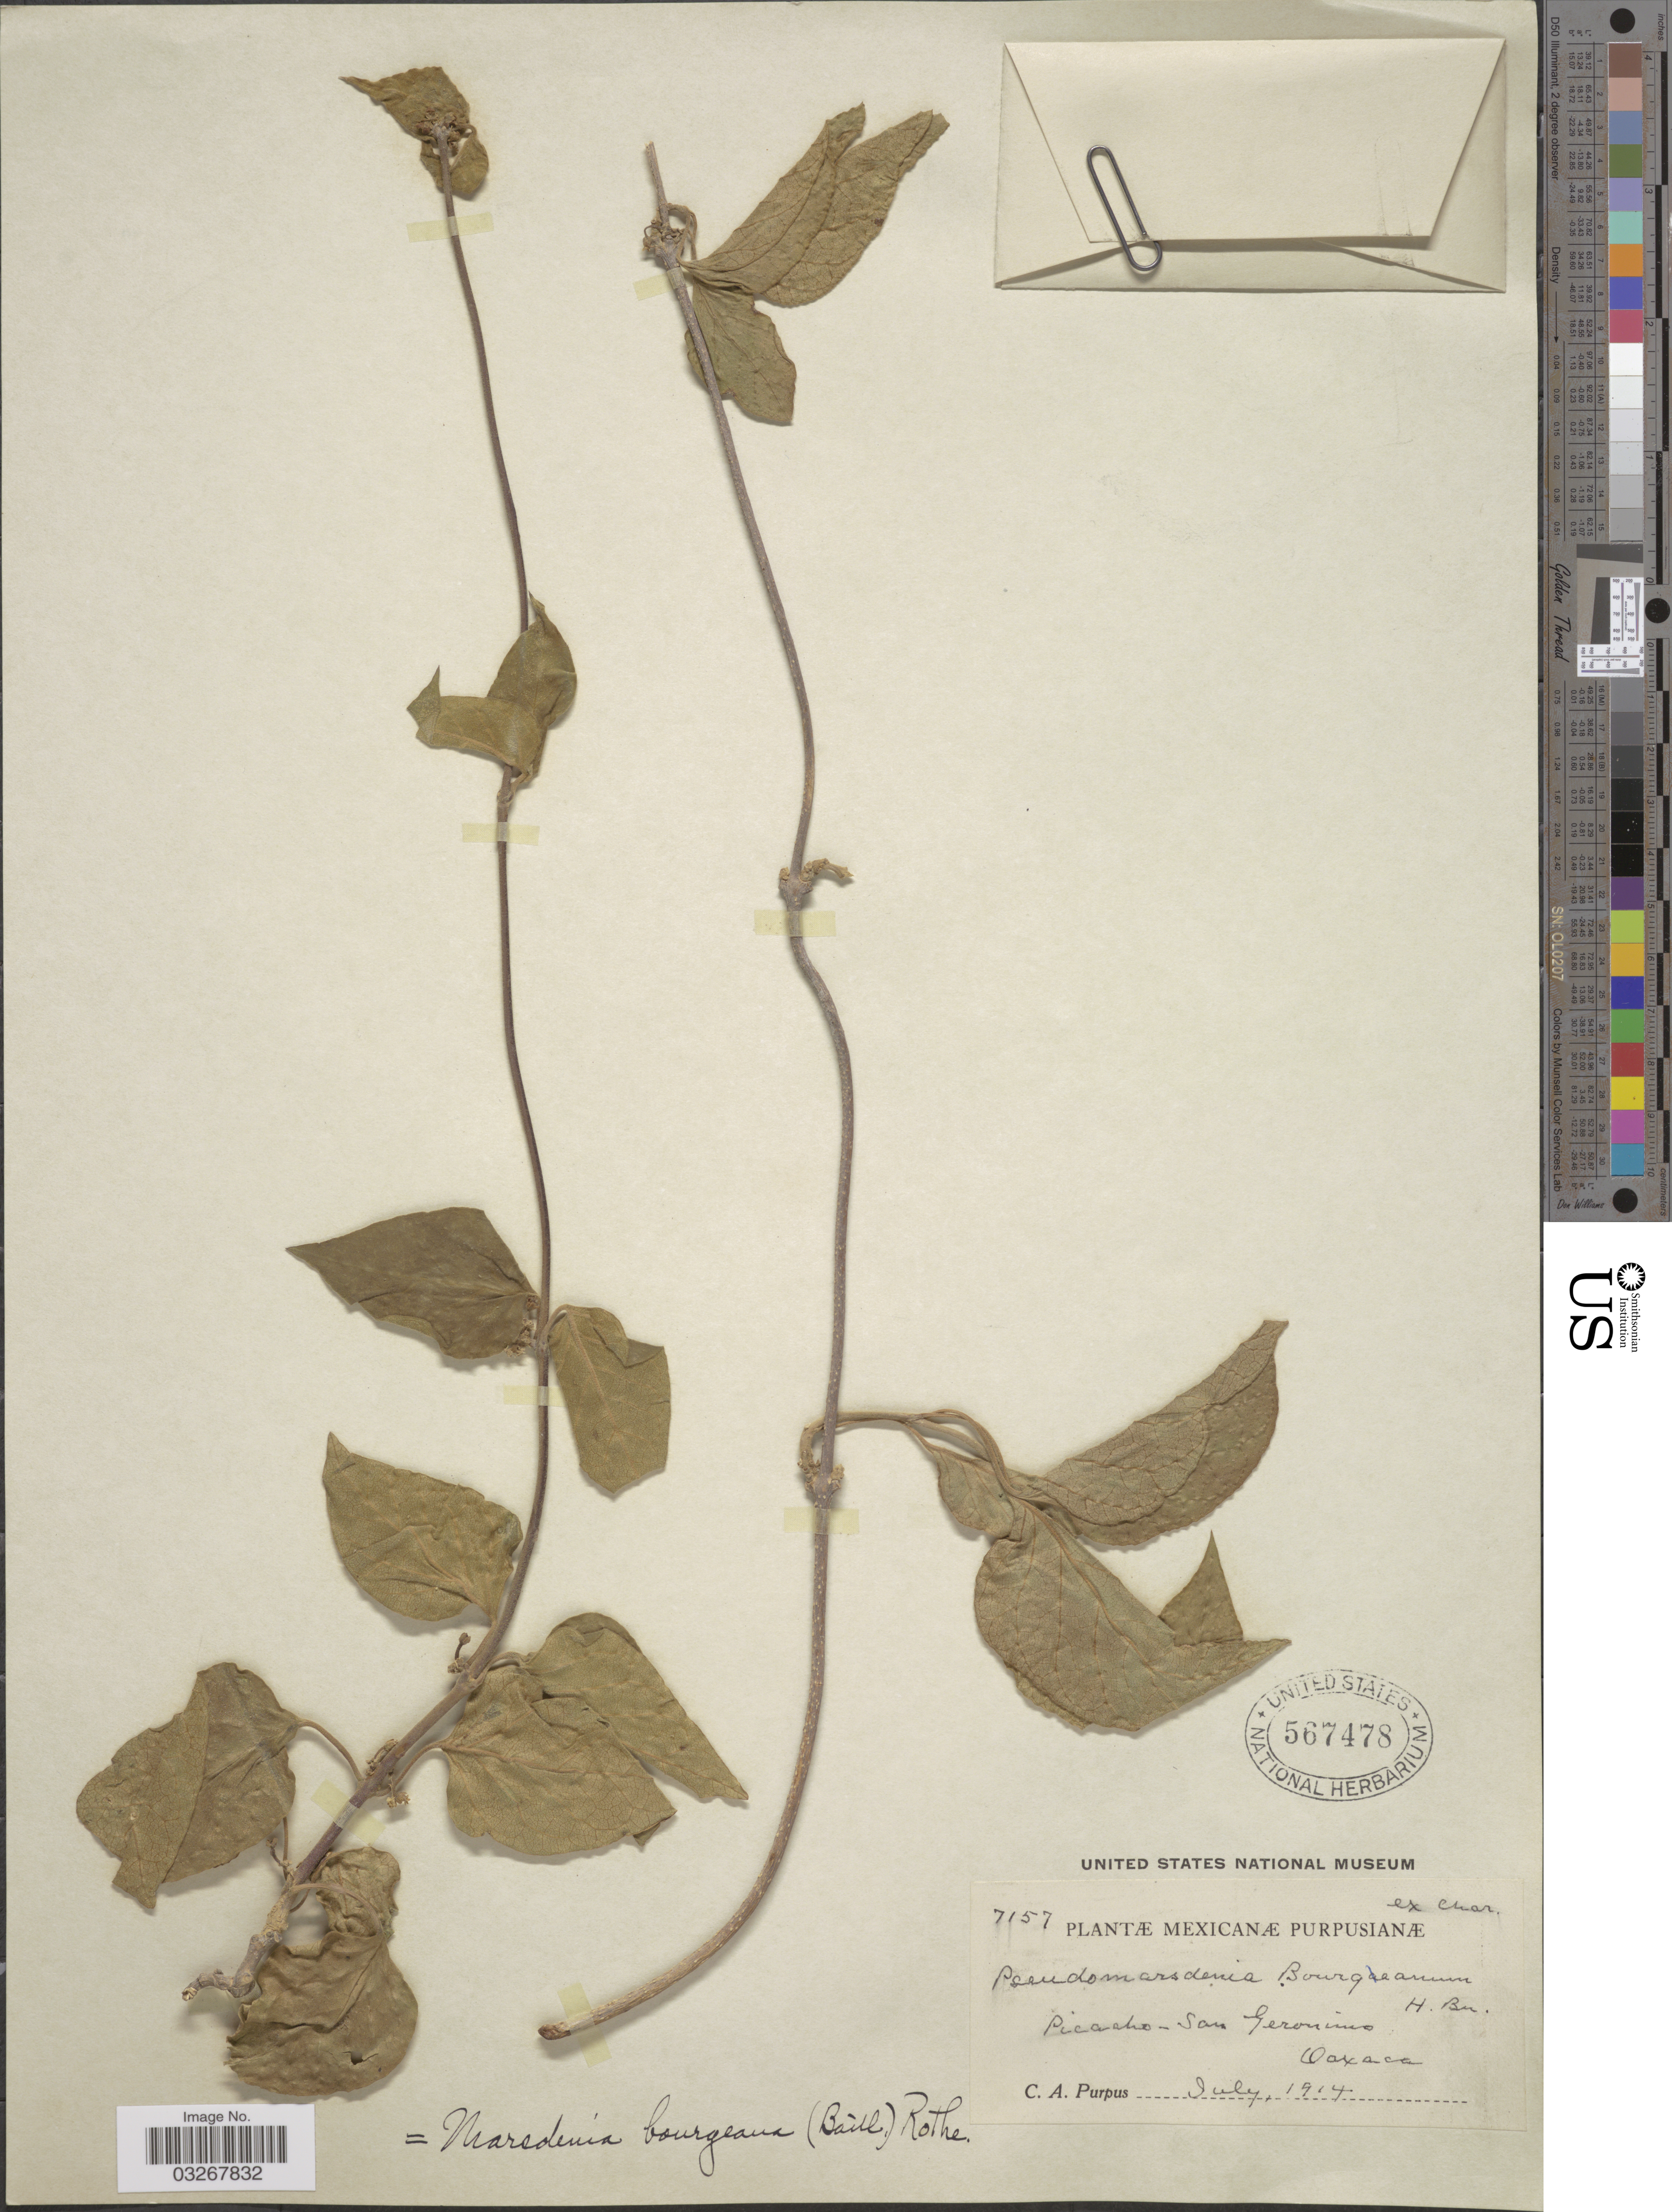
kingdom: Plantae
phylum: Tracheophyta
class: Magnoliopsida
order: Gentianales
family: Apocynaceae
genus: Marsdenia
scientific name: Marsdenia bourgaeana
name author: (Baill.) W. Rothe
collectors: C. A. Purpus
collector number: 7157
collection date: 1914-07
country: Mexico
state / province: Oaxaca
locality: Picacho-San Geronimo.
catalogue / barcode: US 567478